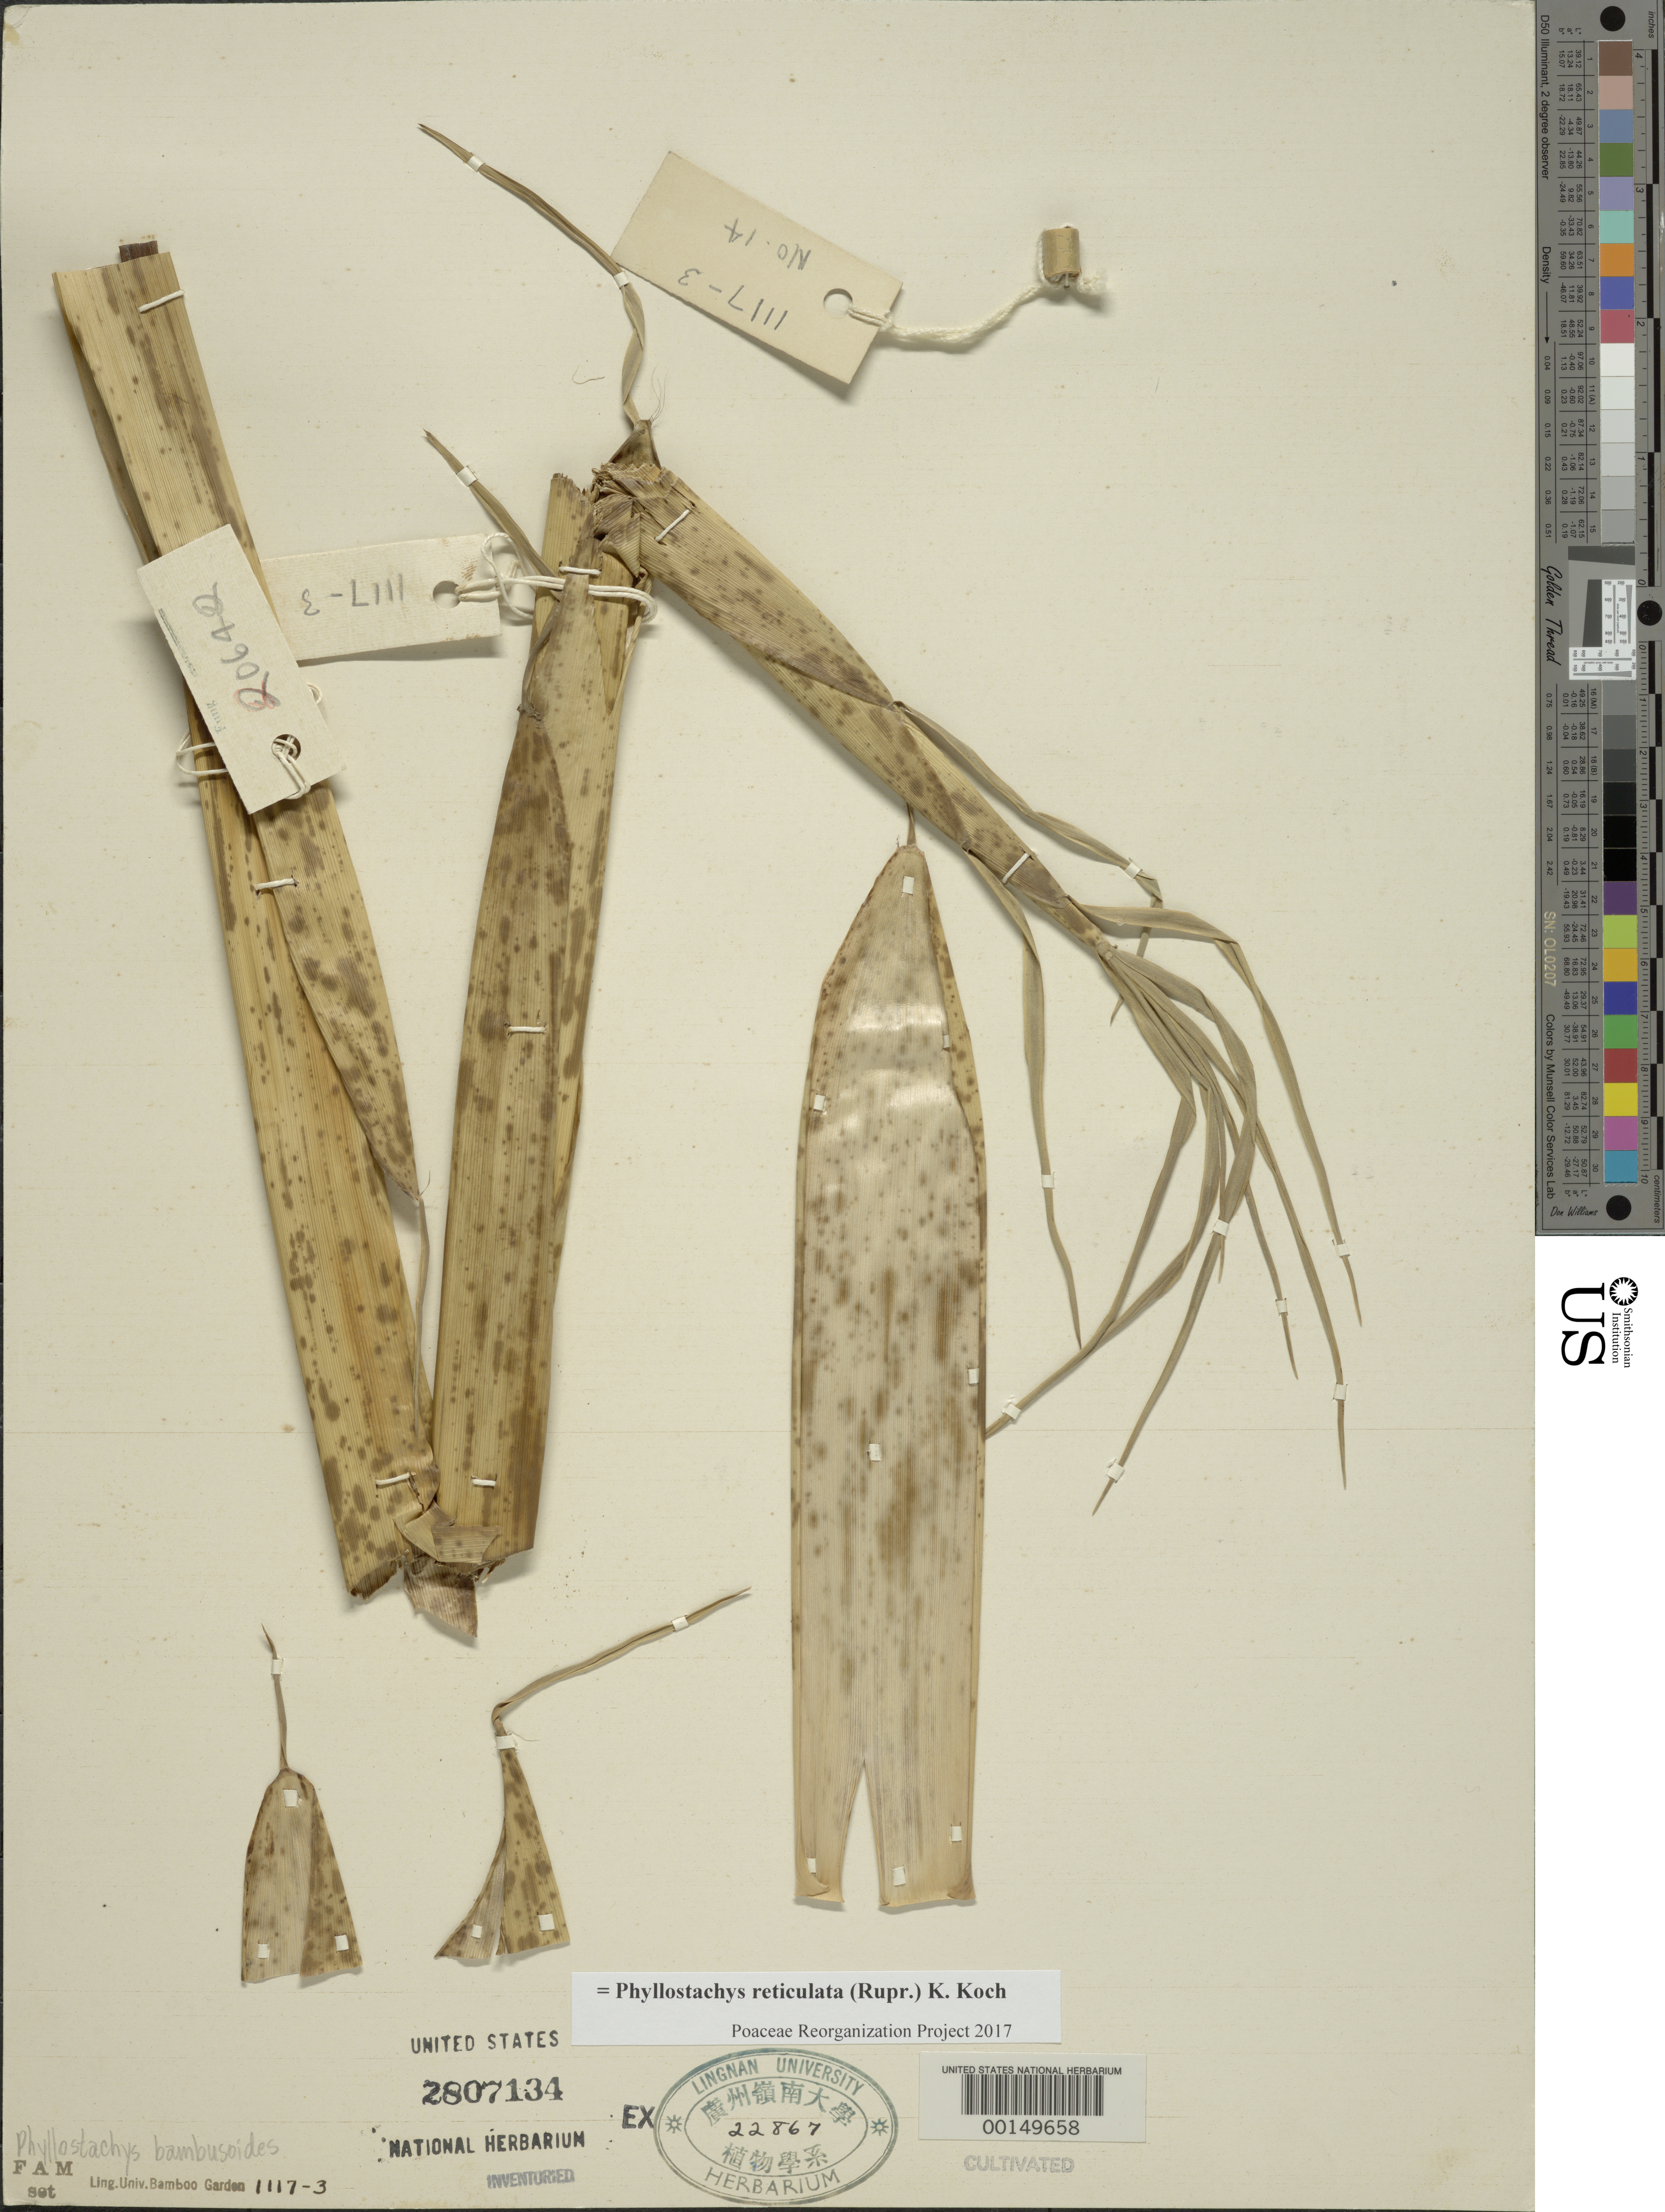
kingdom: Plantae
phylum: Tracheophyta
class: Liliopsida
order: Poales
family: Poaceae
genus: Phyllostachys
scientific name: Phyllostachys reticulata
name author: (Rupr.) K. Koch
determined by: Poaceae Reorganization Project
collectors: H. L. Fung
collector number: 20640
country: China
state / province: Guangdong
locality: Lingnan univ. bamboo garden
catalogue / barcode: US 2807134